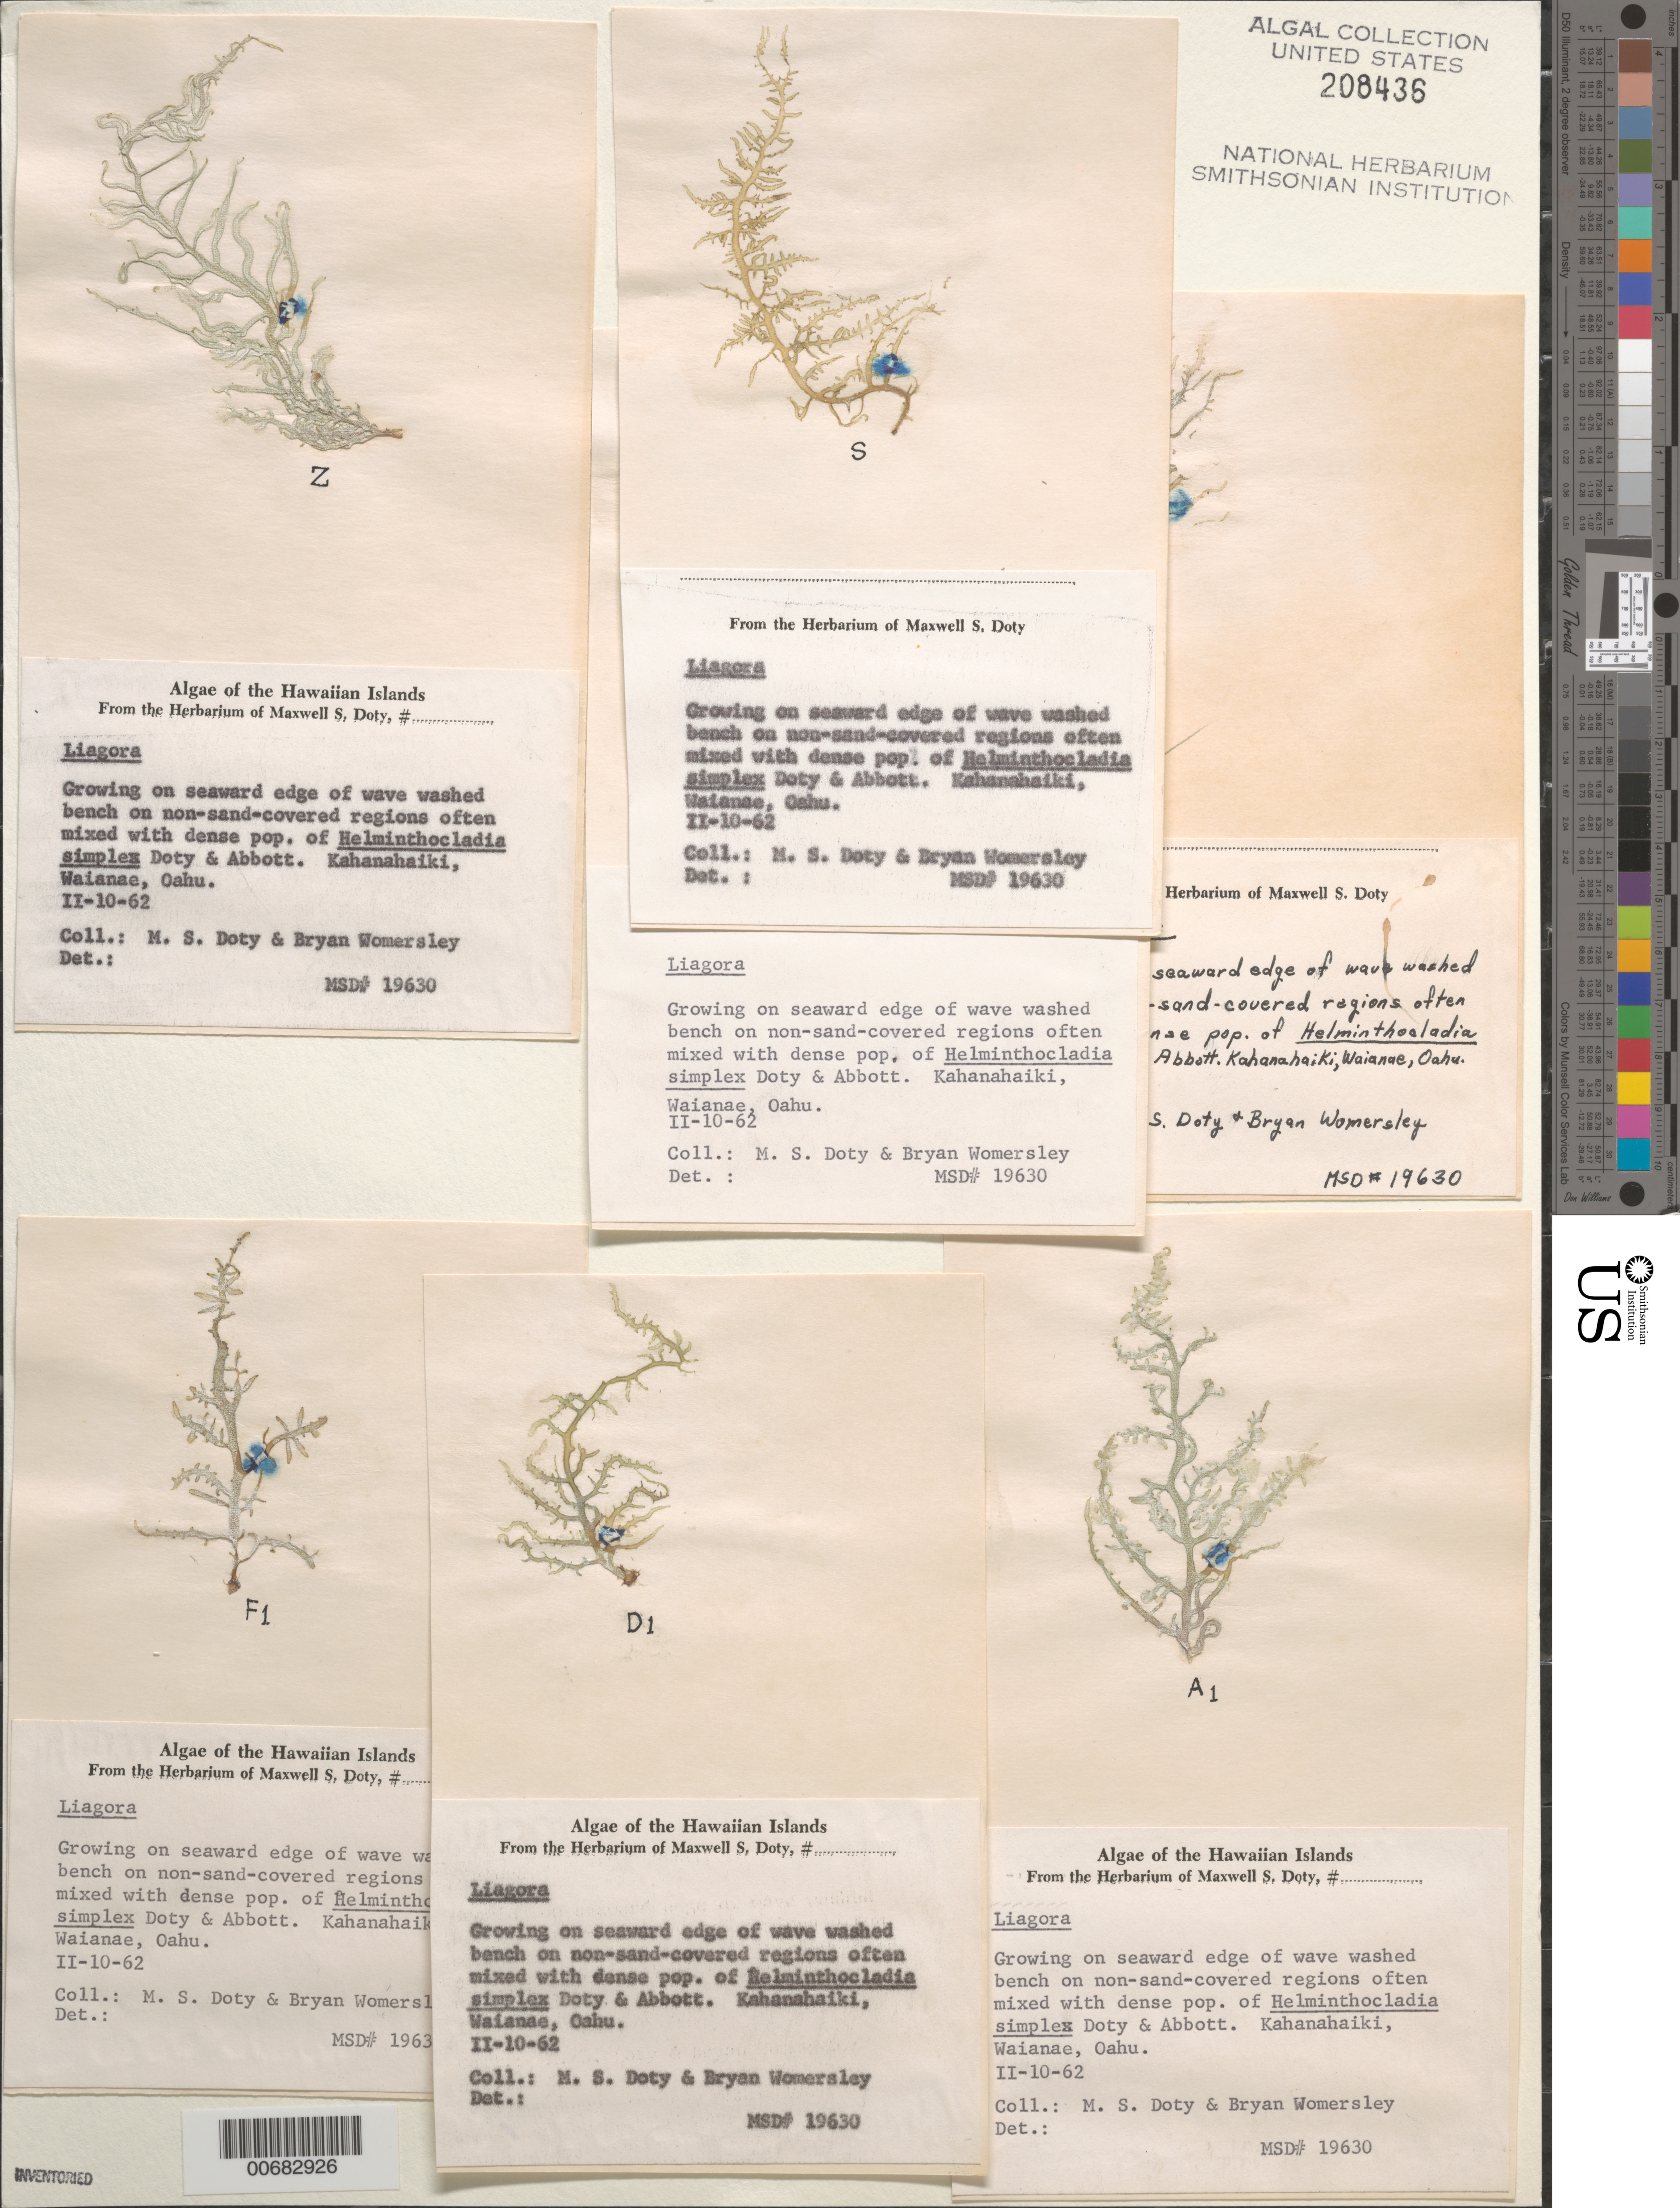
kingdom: Plantae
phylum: Rhodophyta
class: Florideophyceae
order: Nemaliales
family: Liagoraceae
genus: Liagora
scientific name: Liagora sp.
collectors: M. S. Doty & H. B. S. Womersley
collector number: MSD 19630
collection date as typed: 10 Feb 1962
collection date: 1962-02-10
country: United States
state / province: Hawaii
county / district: Honolulu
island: Oahu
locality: Kahanahaiki, Waianae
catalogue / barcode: US 208436